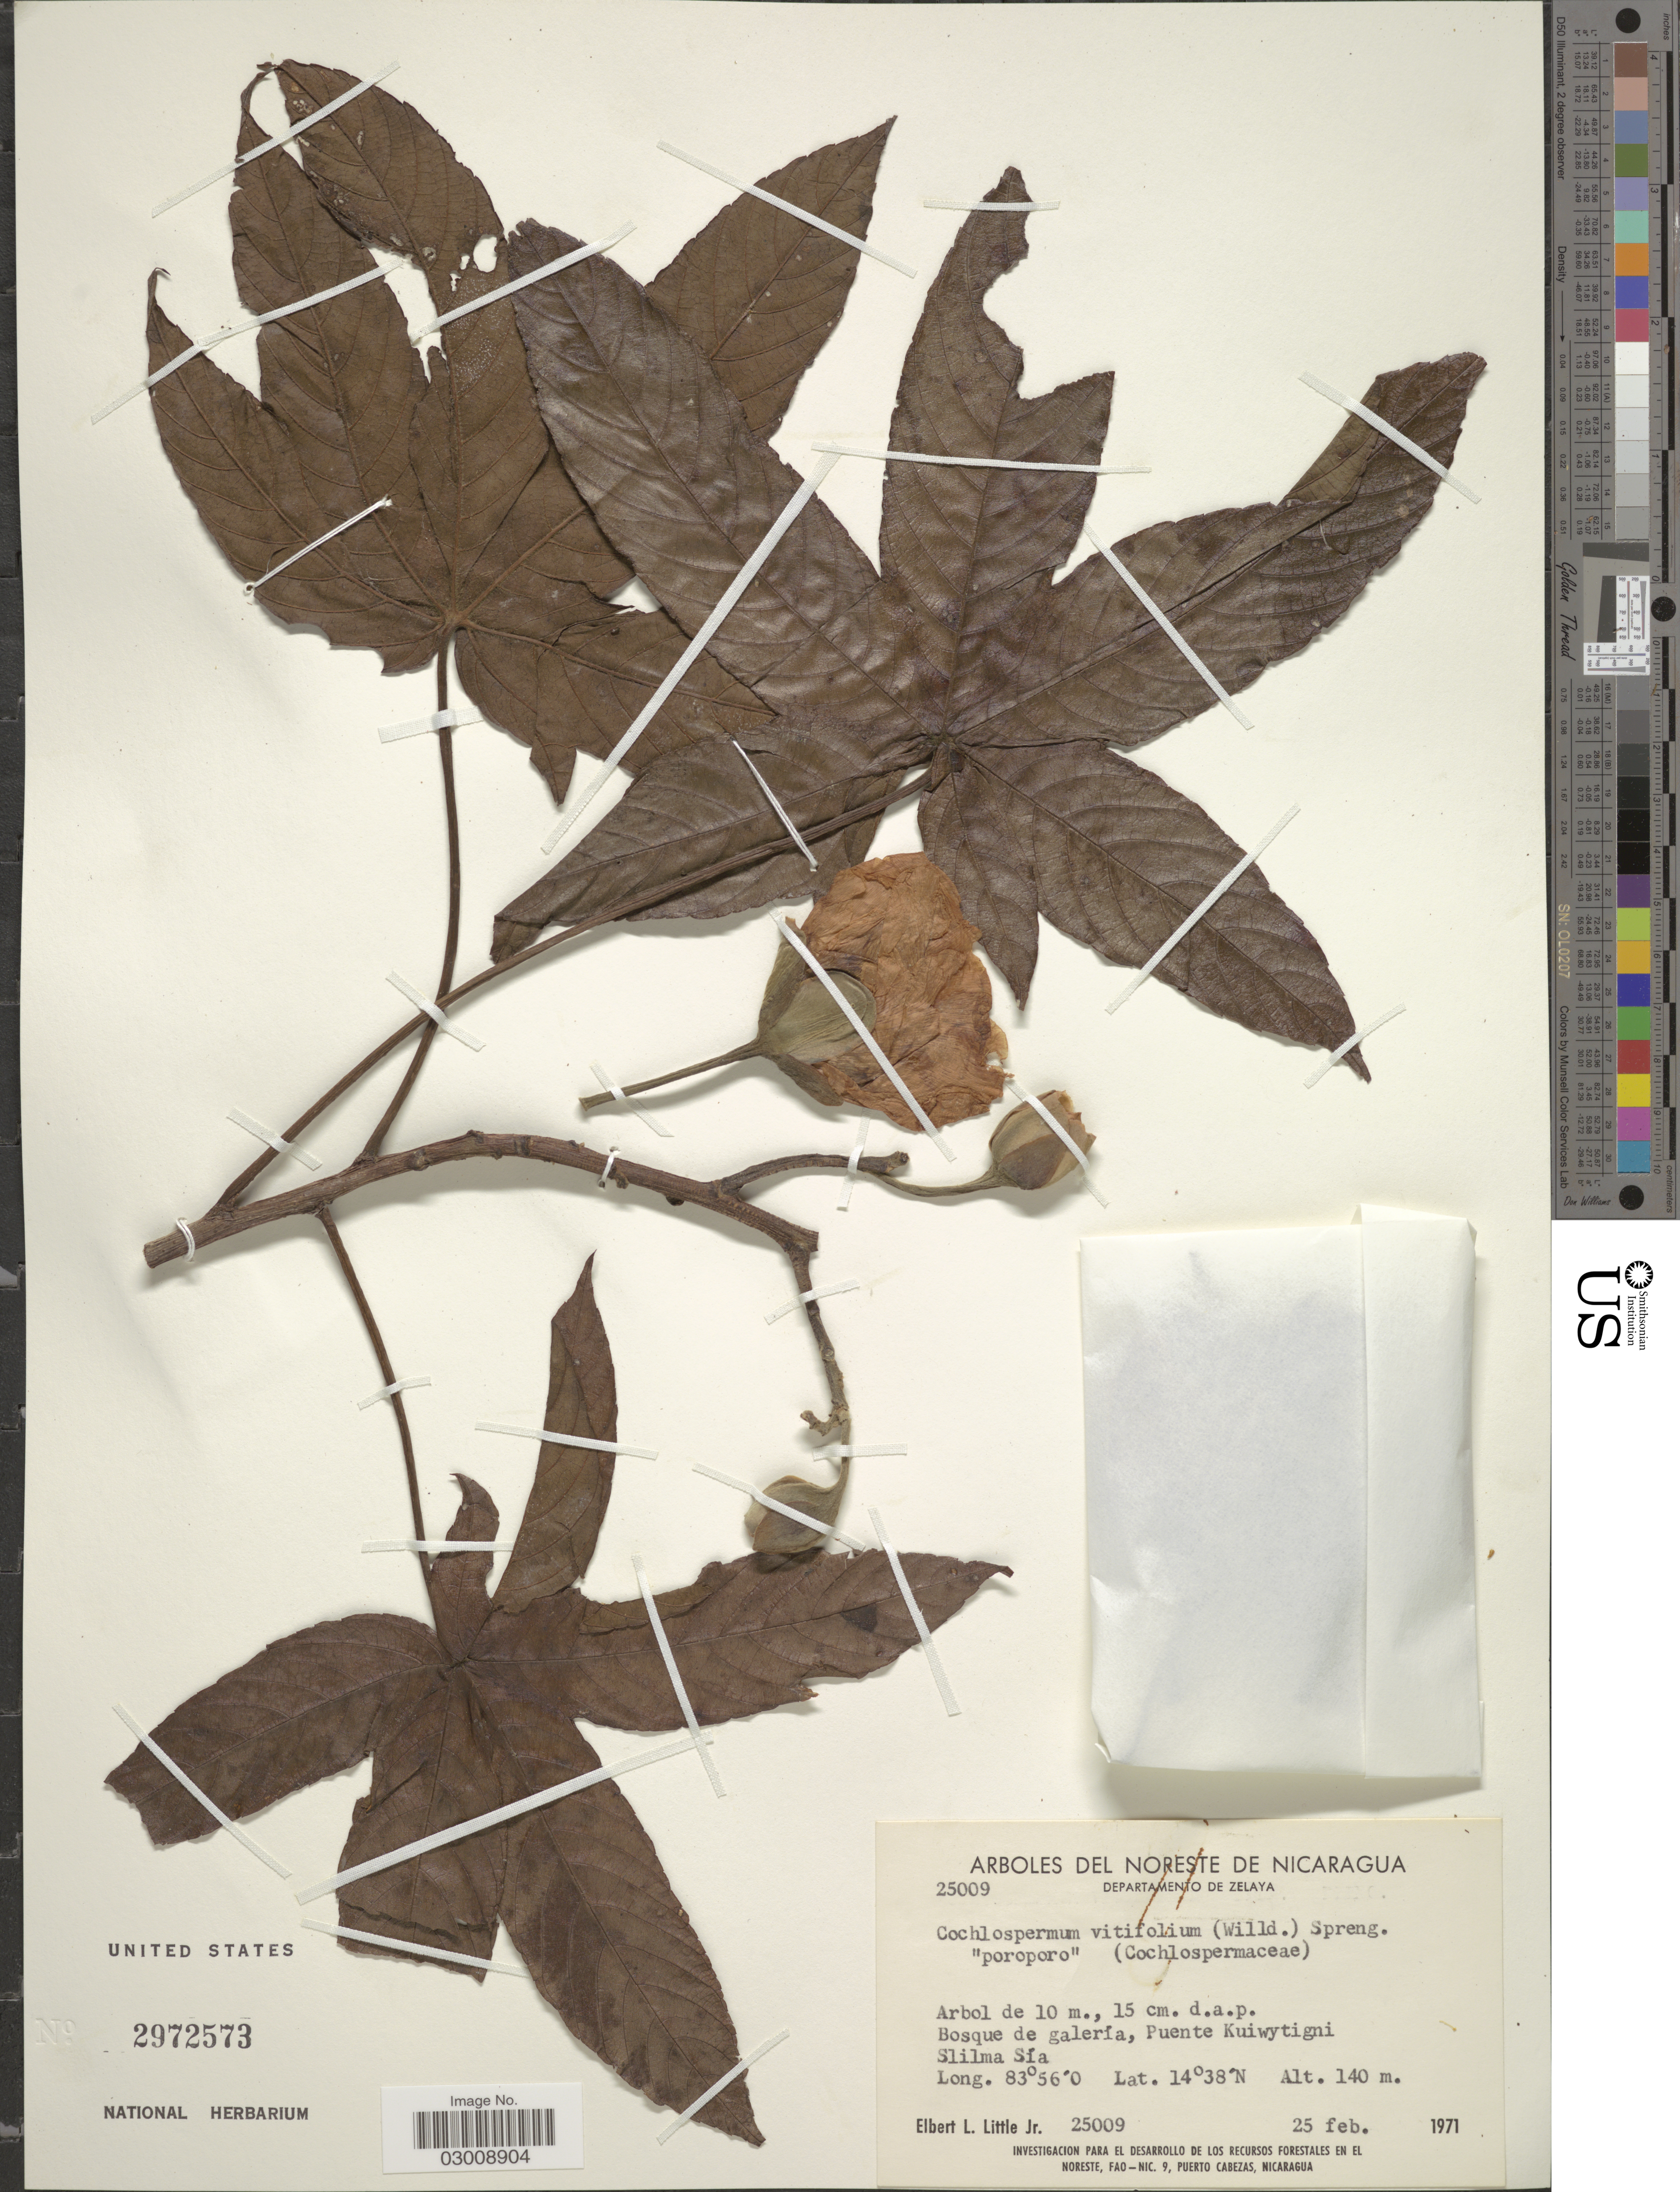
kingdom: Plantae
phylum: Tracheophyta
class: Magnoliopsida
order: Malvales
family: Cochlospermaceae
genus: Cochlospermum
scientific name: Cochlospermum vitifolium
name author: (Willd.) Spreng.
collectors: E. L. Little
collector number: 25009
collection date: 1971-02-25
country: Nicaragua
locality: Departamento de Zelaya. Bosque de galería, Puente Kuiwytigni Slilma Sía.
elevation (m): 140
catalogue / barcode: US 2972573